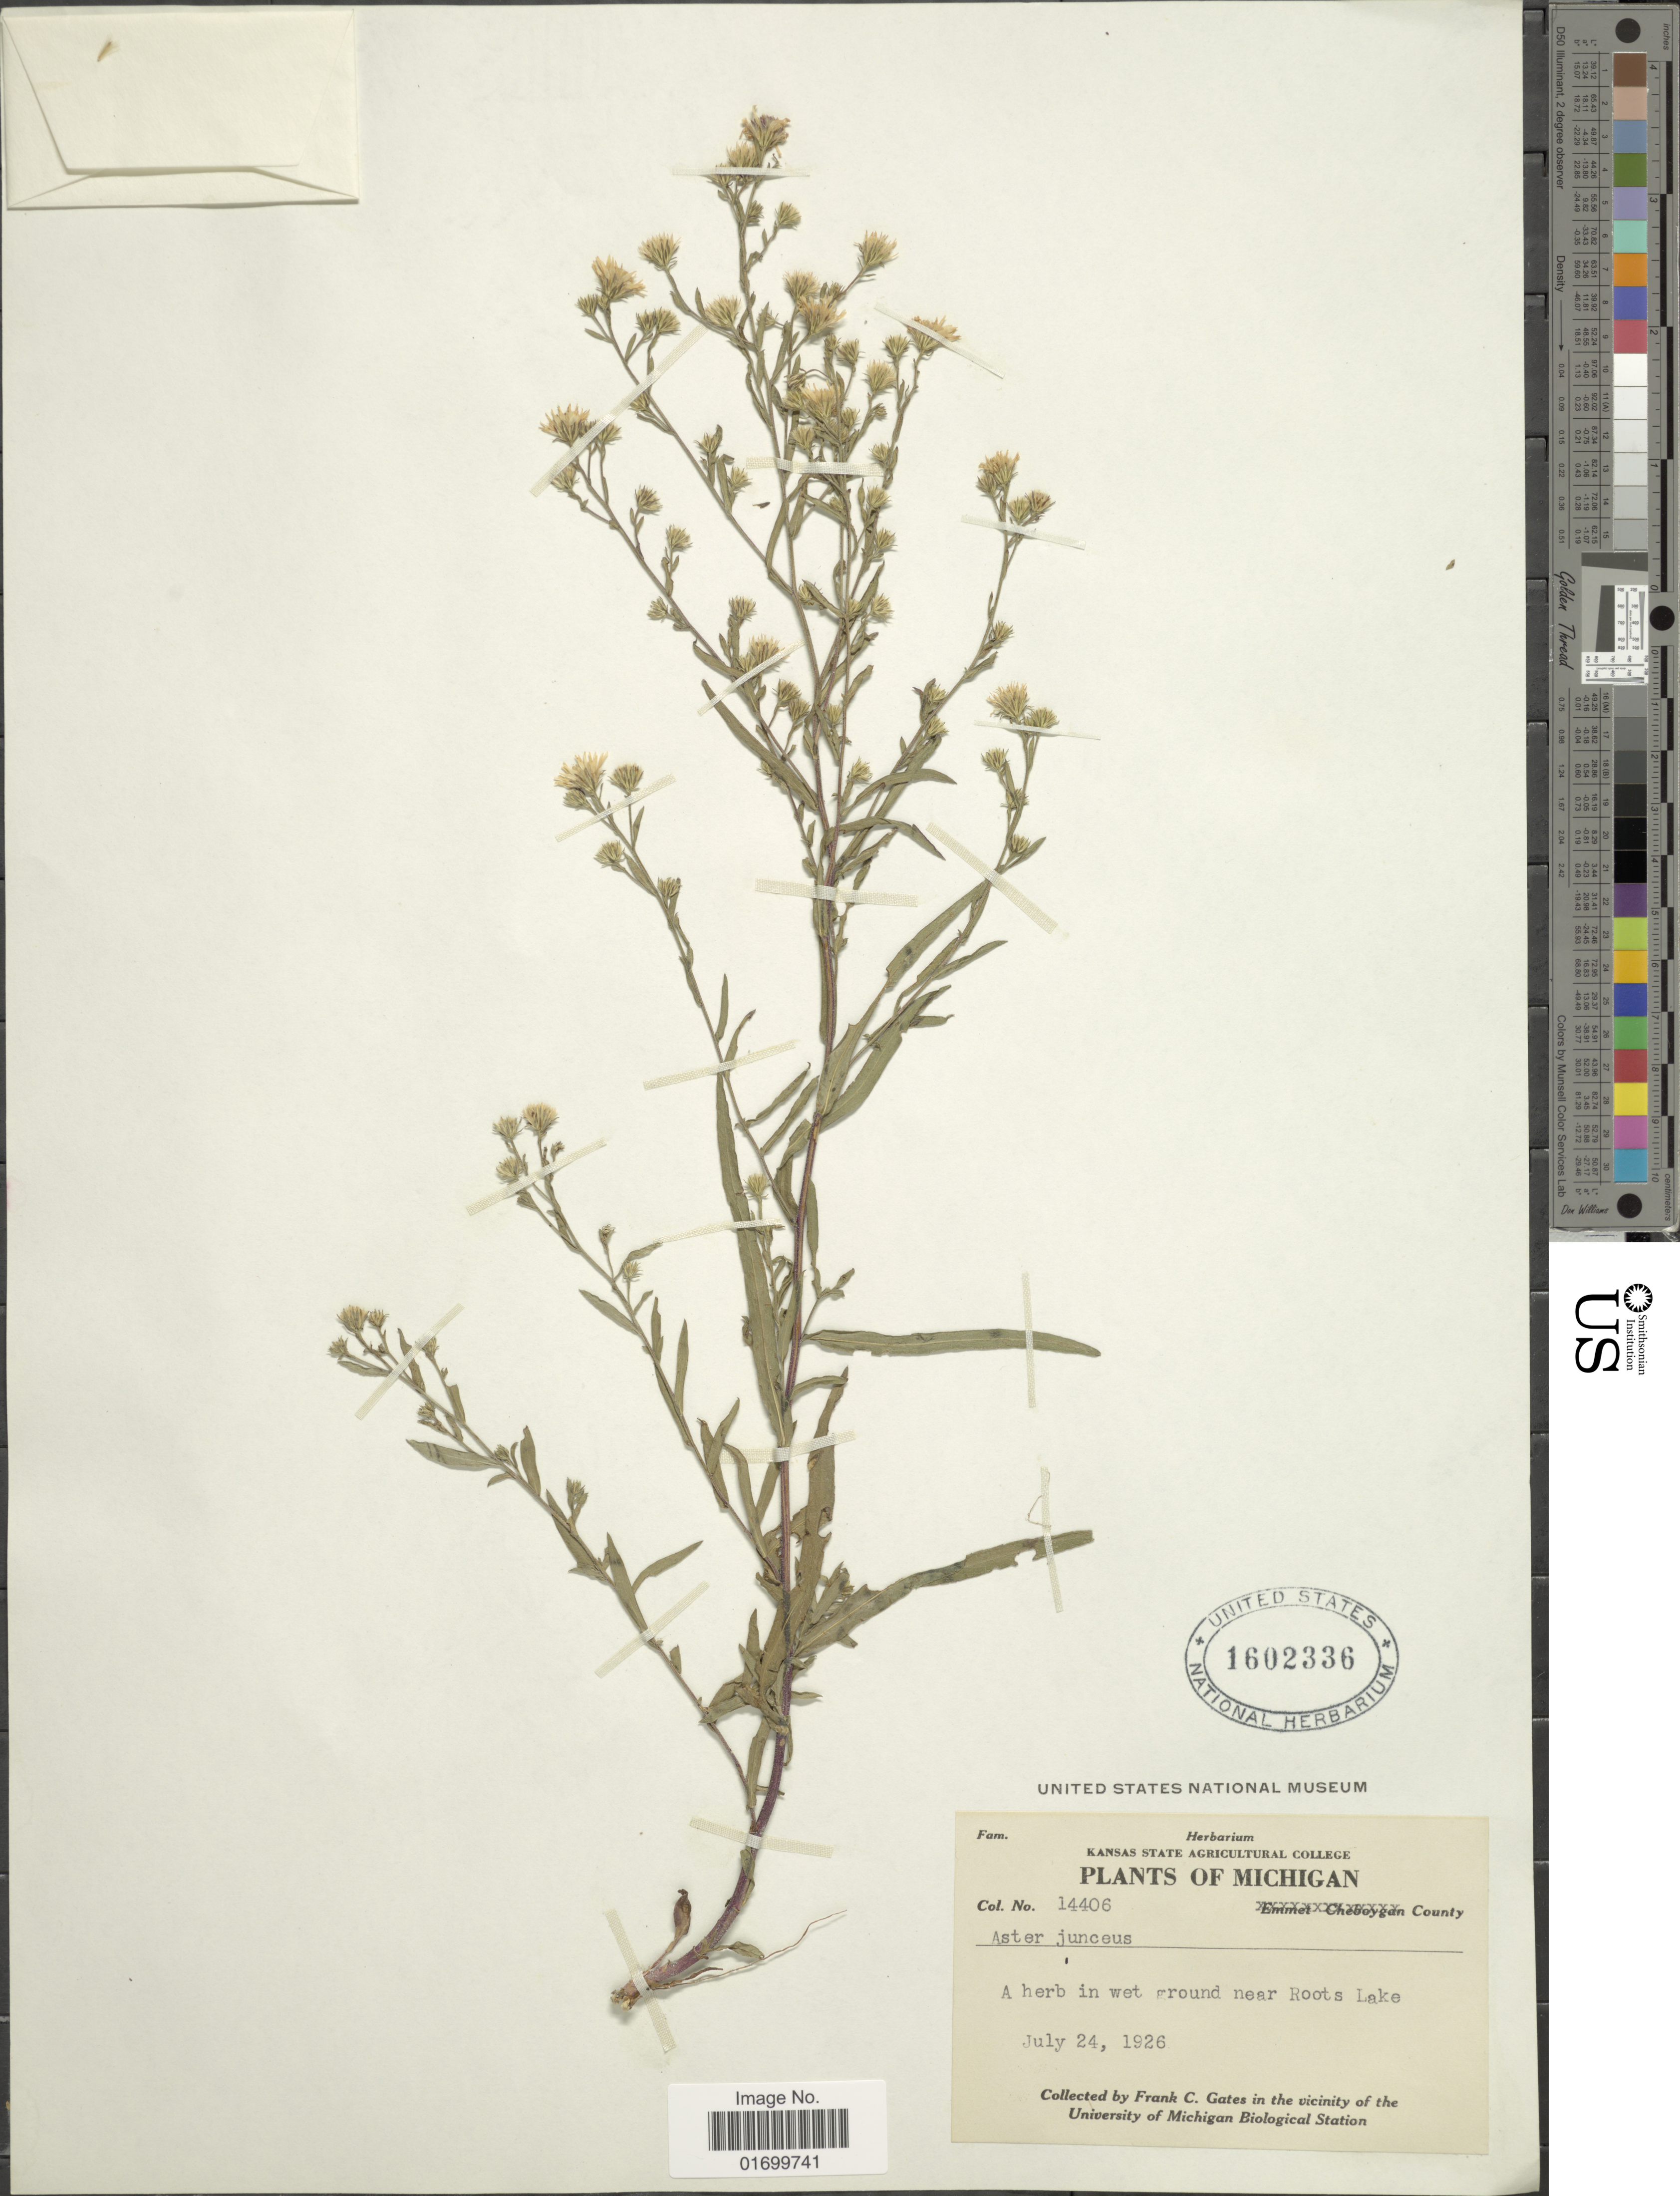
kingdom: Plantae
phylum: Tracheophyta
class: Magnoliopsida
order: Asterales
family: Asteraceae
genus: Symphyotrichum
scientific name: Symphyotrichum boreale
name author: (Torr. & A. Gray) Á. Löve & D. Löve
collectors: F. C. Gates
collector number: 14406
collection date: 1926-07-24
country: United States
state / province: Michigan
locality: Near Roots lake.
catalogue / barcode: US 1602336